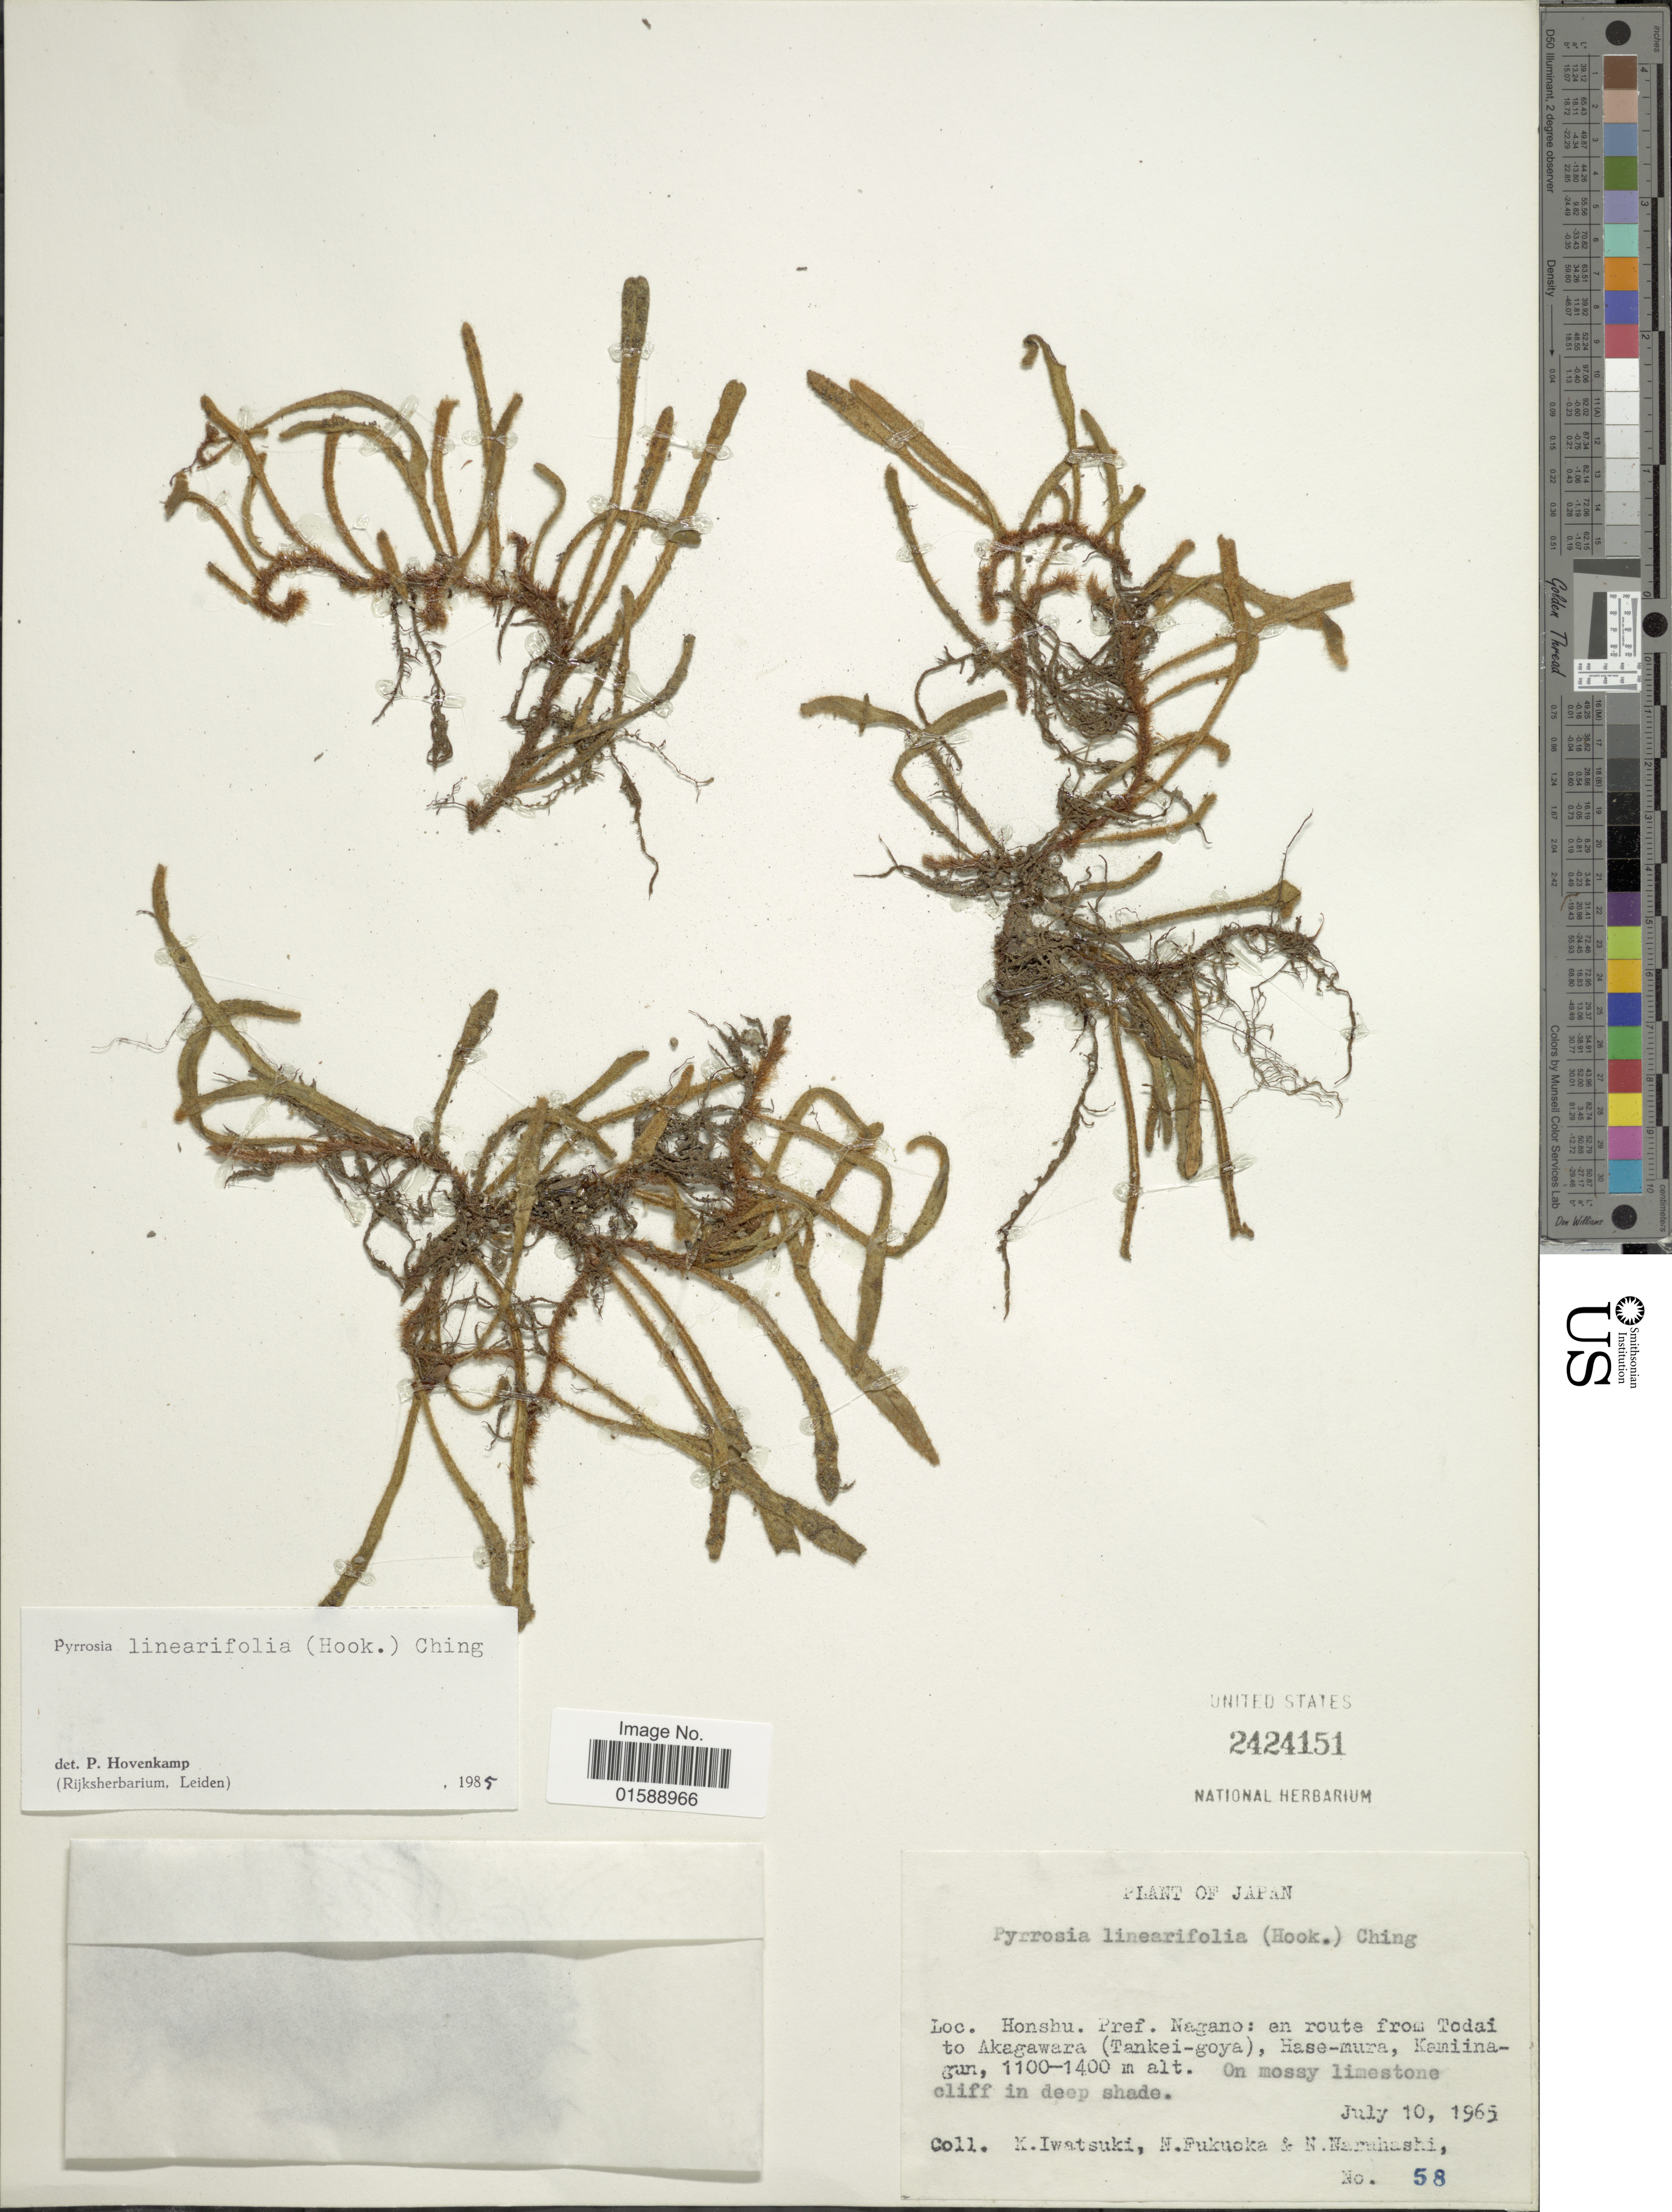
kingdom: Plantae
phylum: Tracheophyta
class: Polypodiopsida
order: Polypodiales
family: Polypodiaceae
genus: Pyrrosia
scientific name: Pyrrosia linearifolia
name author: (Hook.) Ching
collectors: K. Iwatsuki, N. Fukuoka & N. Naruhashi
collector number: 58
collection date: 1965-07-10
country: Japan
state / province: Nagano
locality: Honshu: en route from Todai to Akagawara (Tankei-goya), Hase-mura, Kamiina-gun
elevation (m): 1100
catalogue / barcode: US 2424151